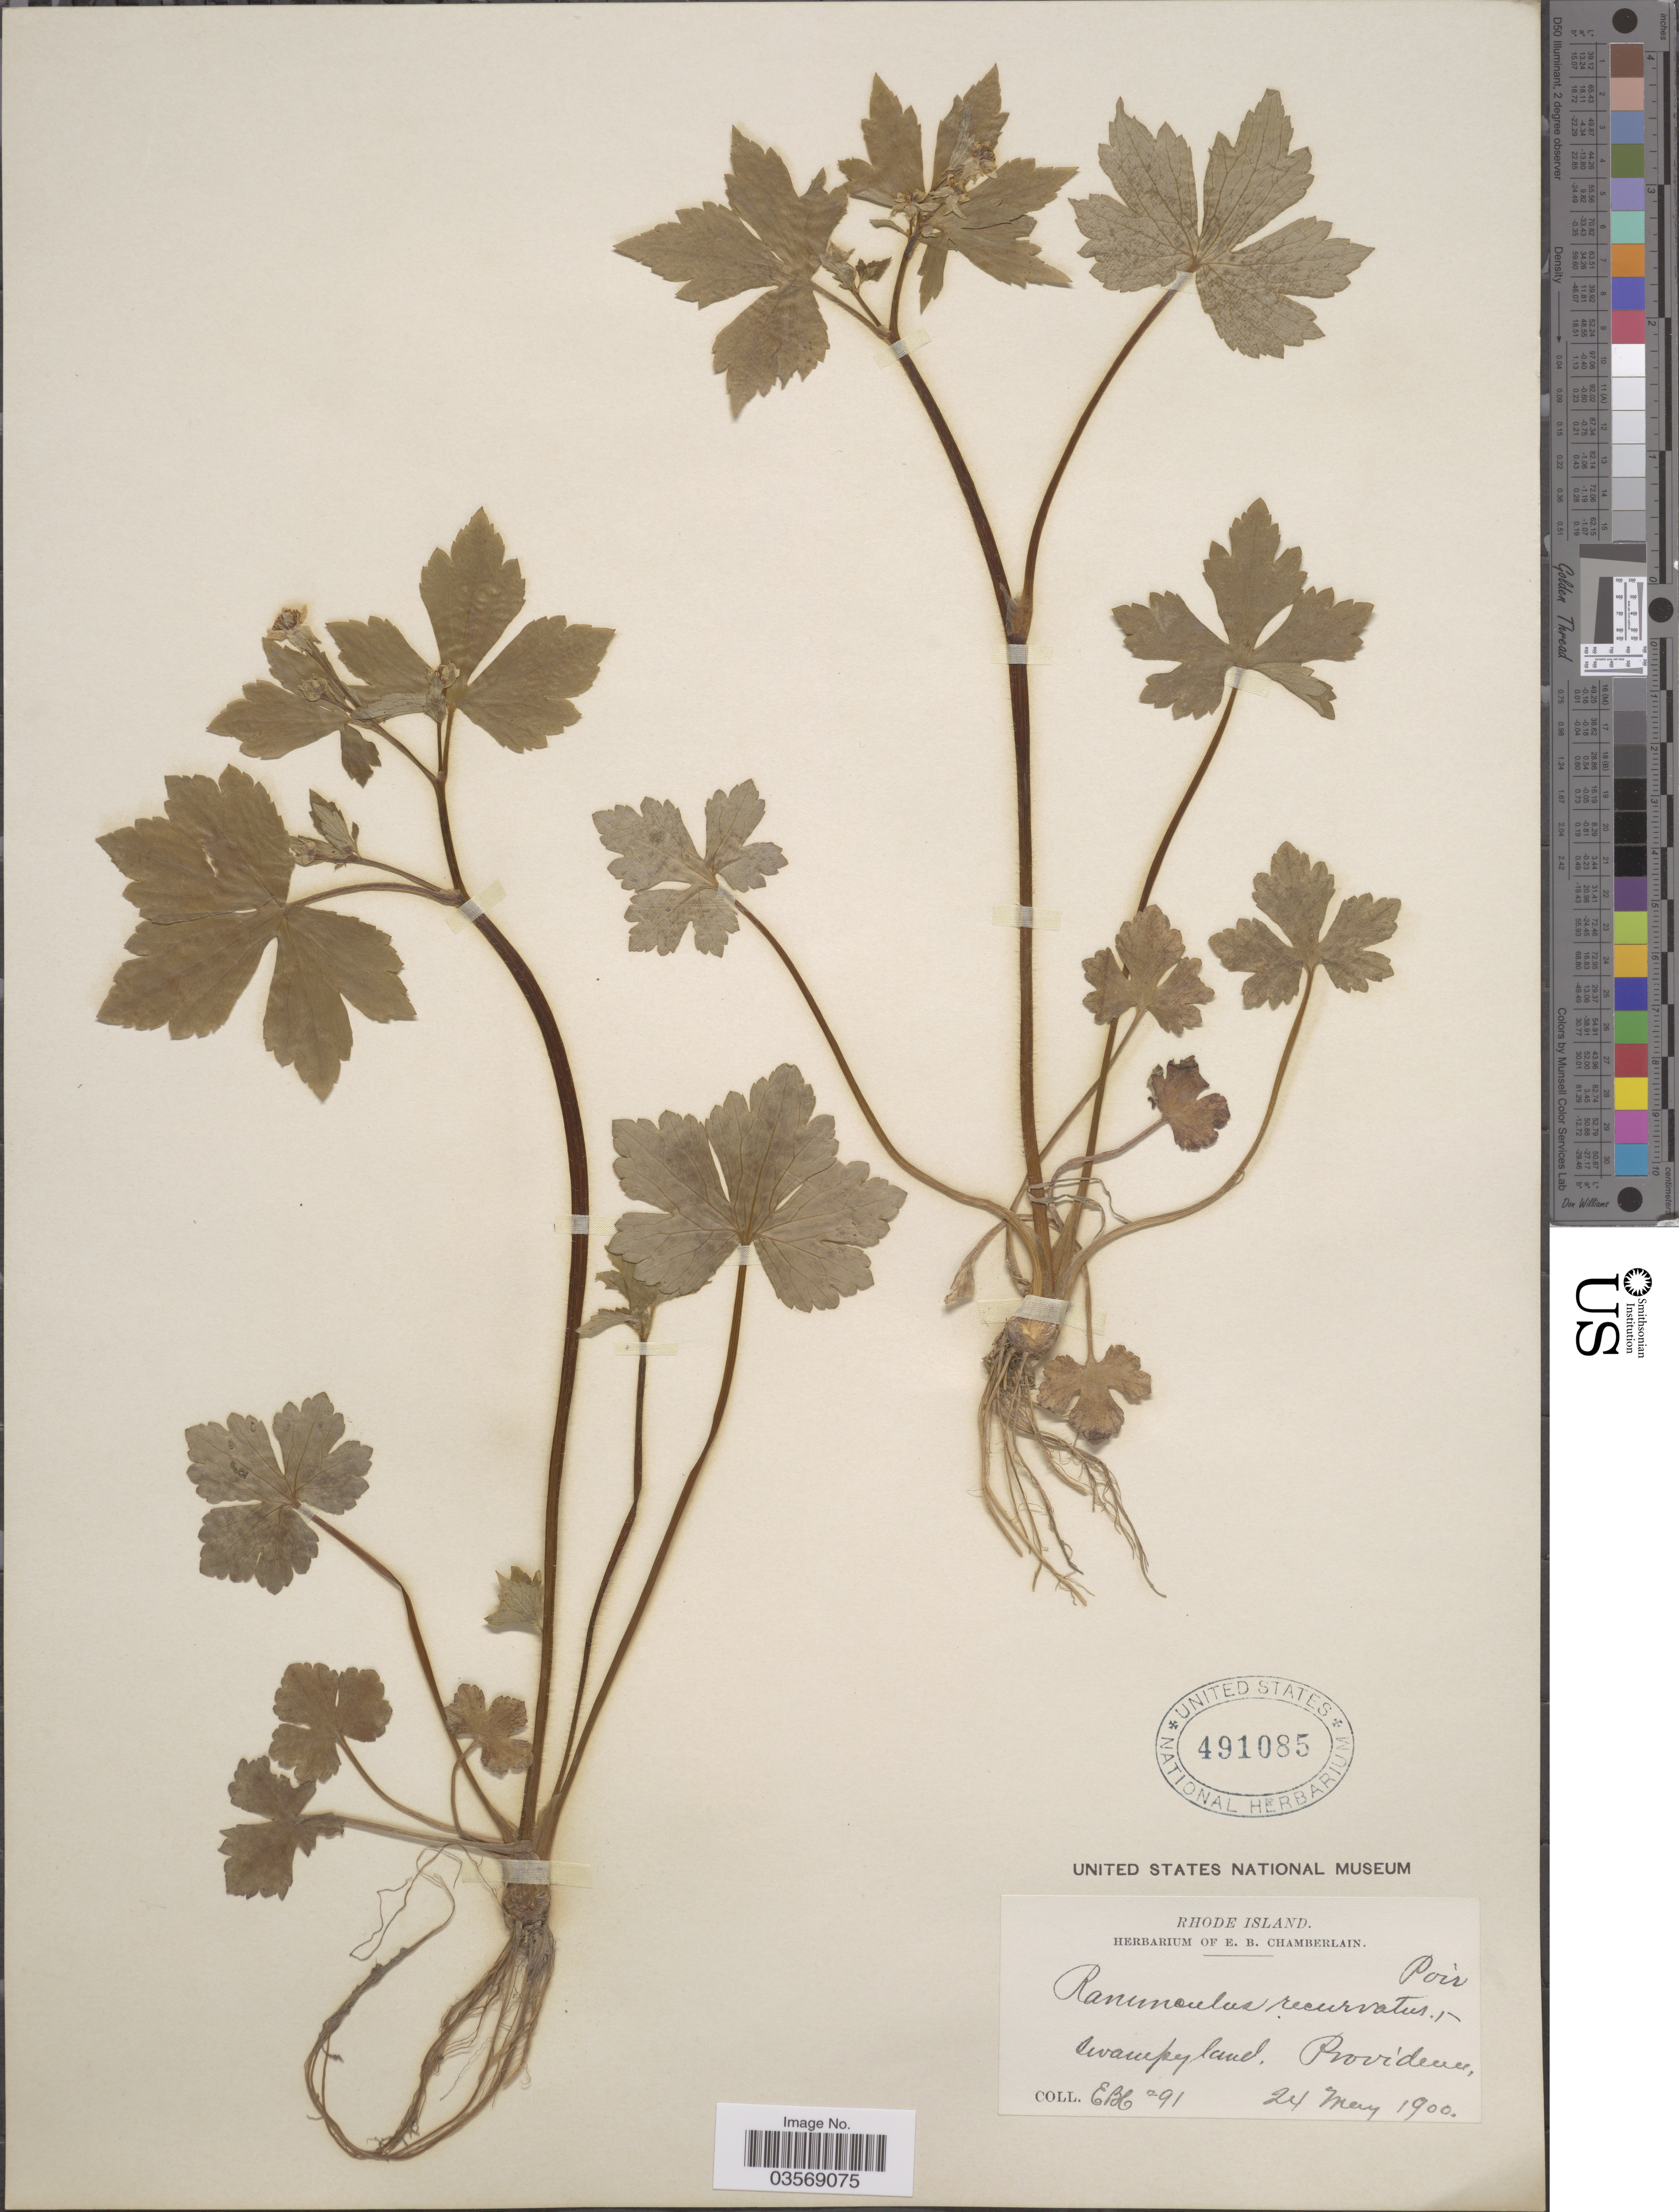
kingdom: Plantae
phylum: Tracheophyta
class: Magnoliopsida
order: Ranunculales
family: Ranunculaceae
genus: Ranunculus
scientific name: Ranunculus recurvatus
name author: Poir.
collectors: E. Chamberlain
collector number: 91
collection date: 1900-05-24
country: United States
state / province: Rhode Island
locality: Providence.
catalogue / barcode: US 491085